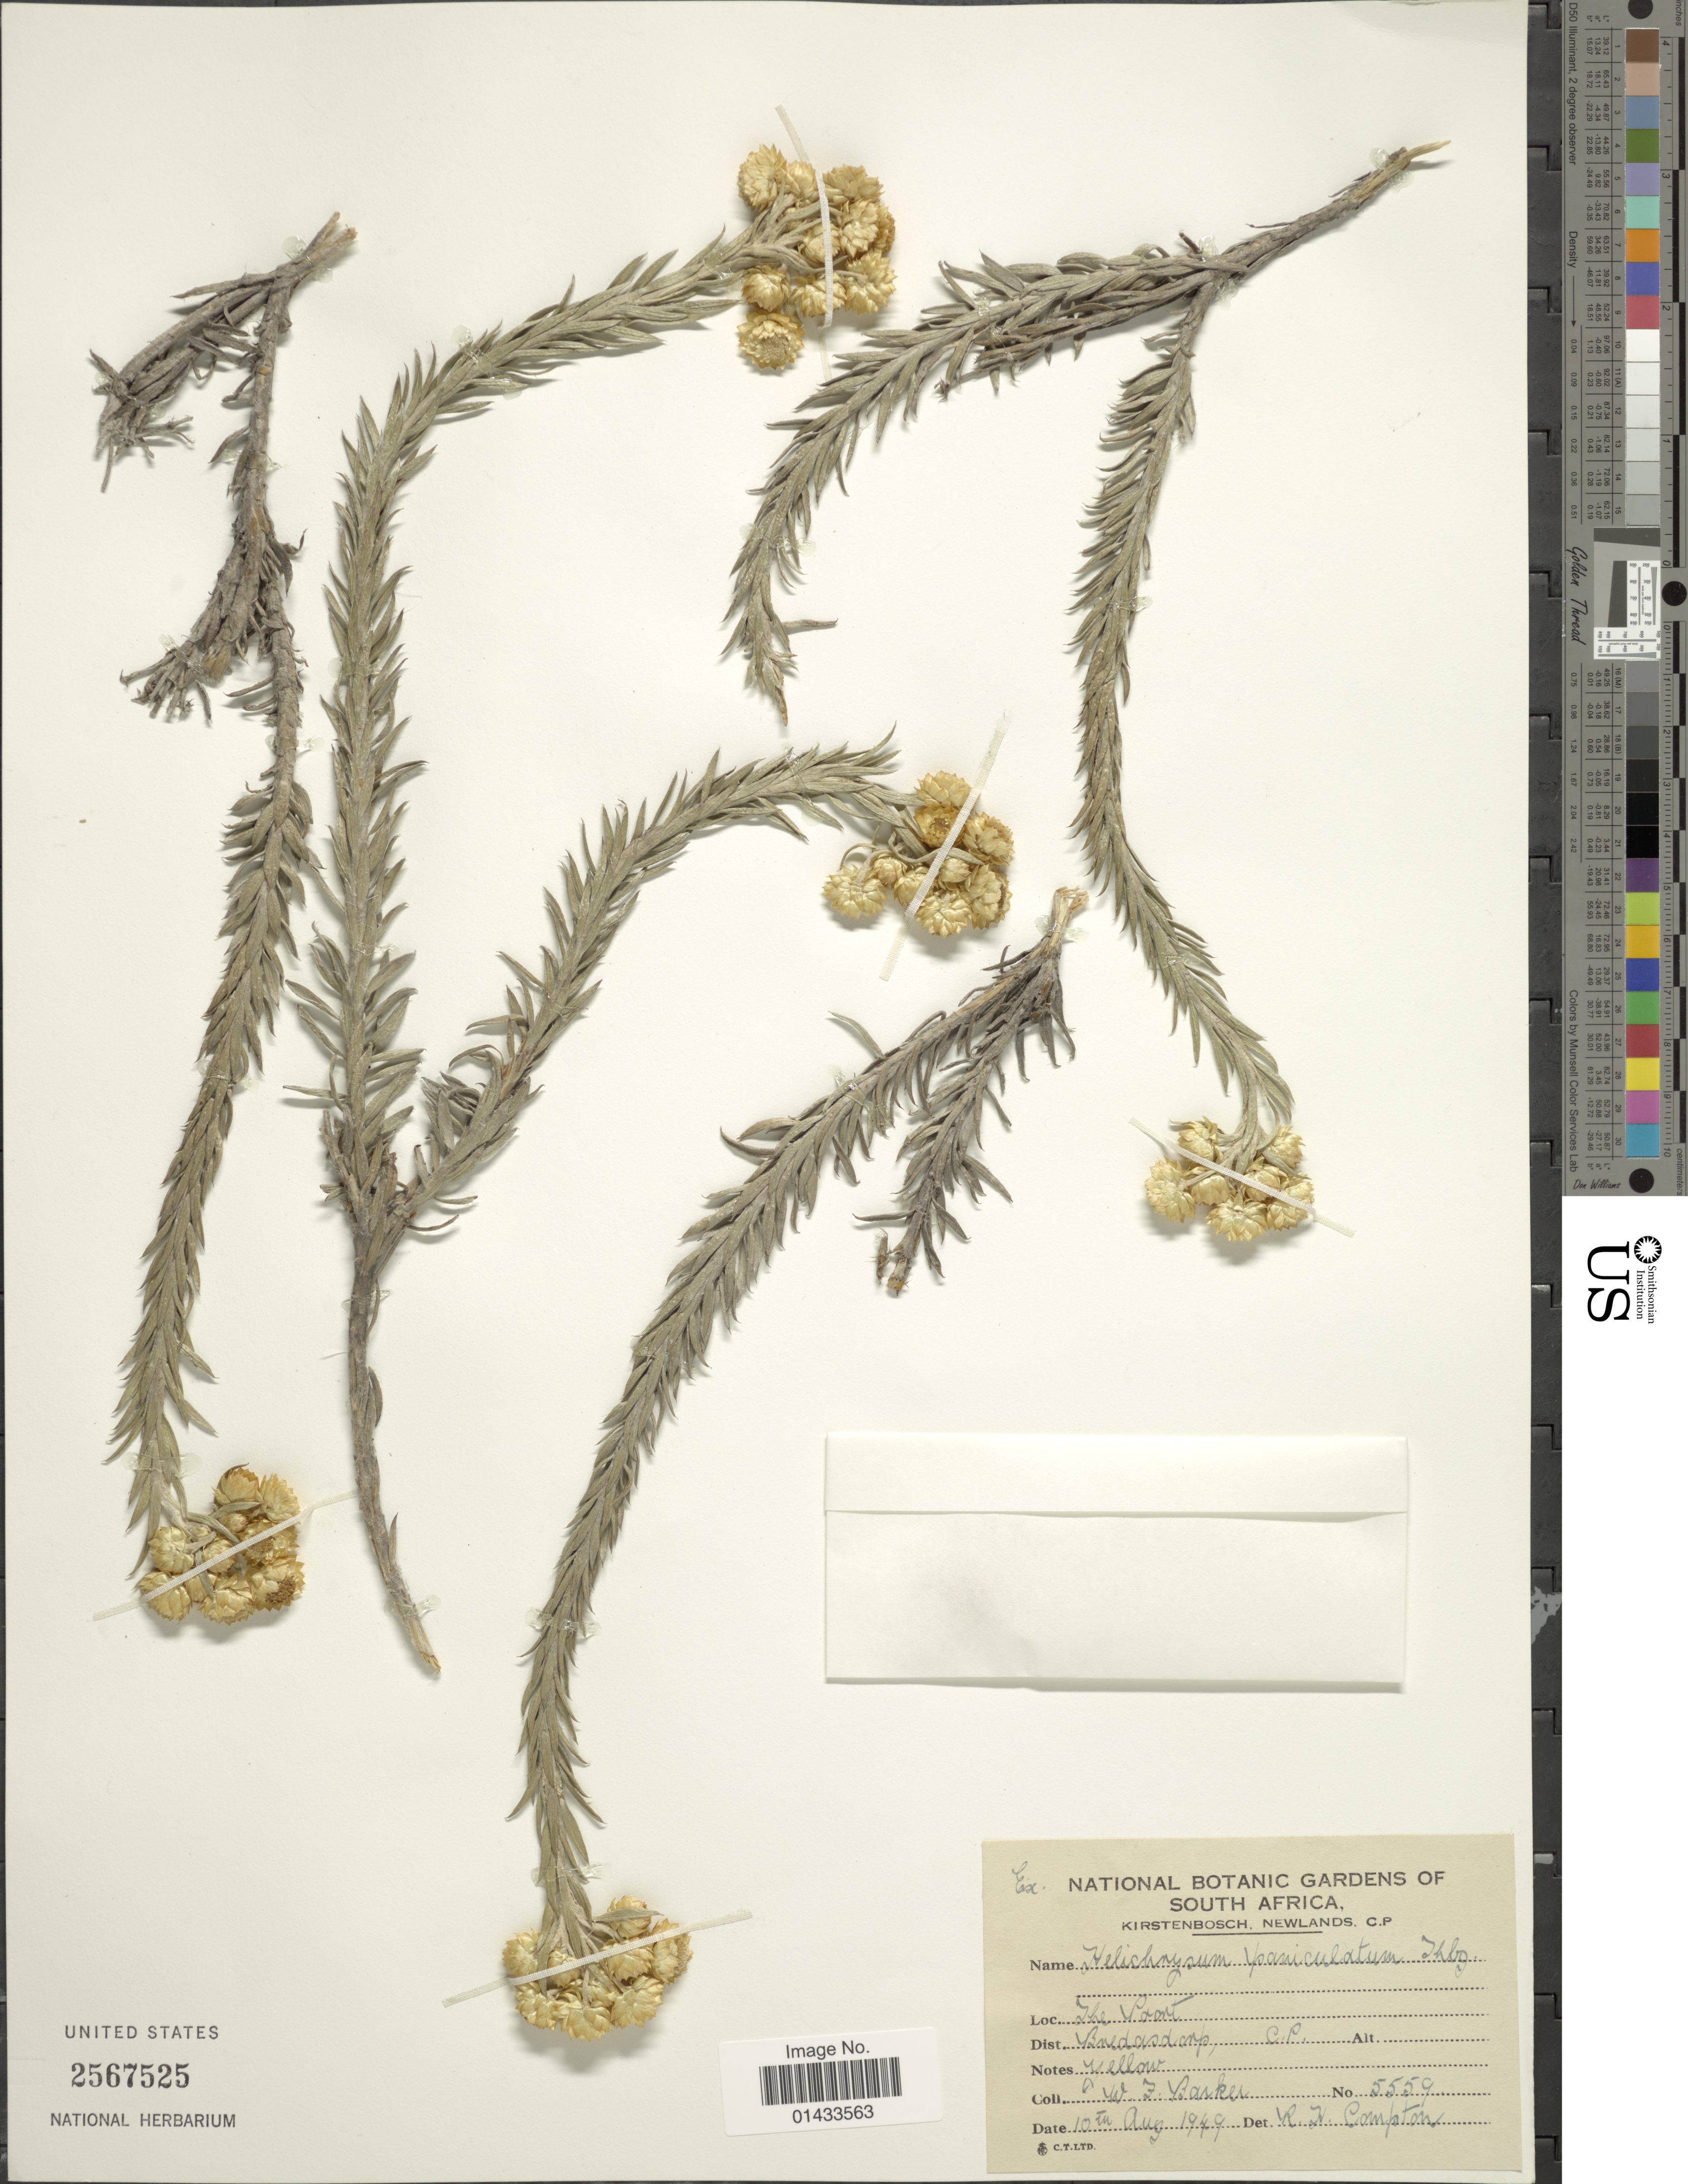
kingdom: Plantae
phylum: Tracheophyta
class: Magnoliopsida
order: Asterales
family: Asteraceae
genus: Helichrysum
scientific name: Helichrysum paniculatum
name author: (L.) A. Cunn.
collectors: W. F. Barker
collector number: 5559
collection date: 1949-08-10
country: South Africa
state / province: Western Cape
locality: The Pass, Bredasdorp C. P.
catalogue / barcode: US 2567525